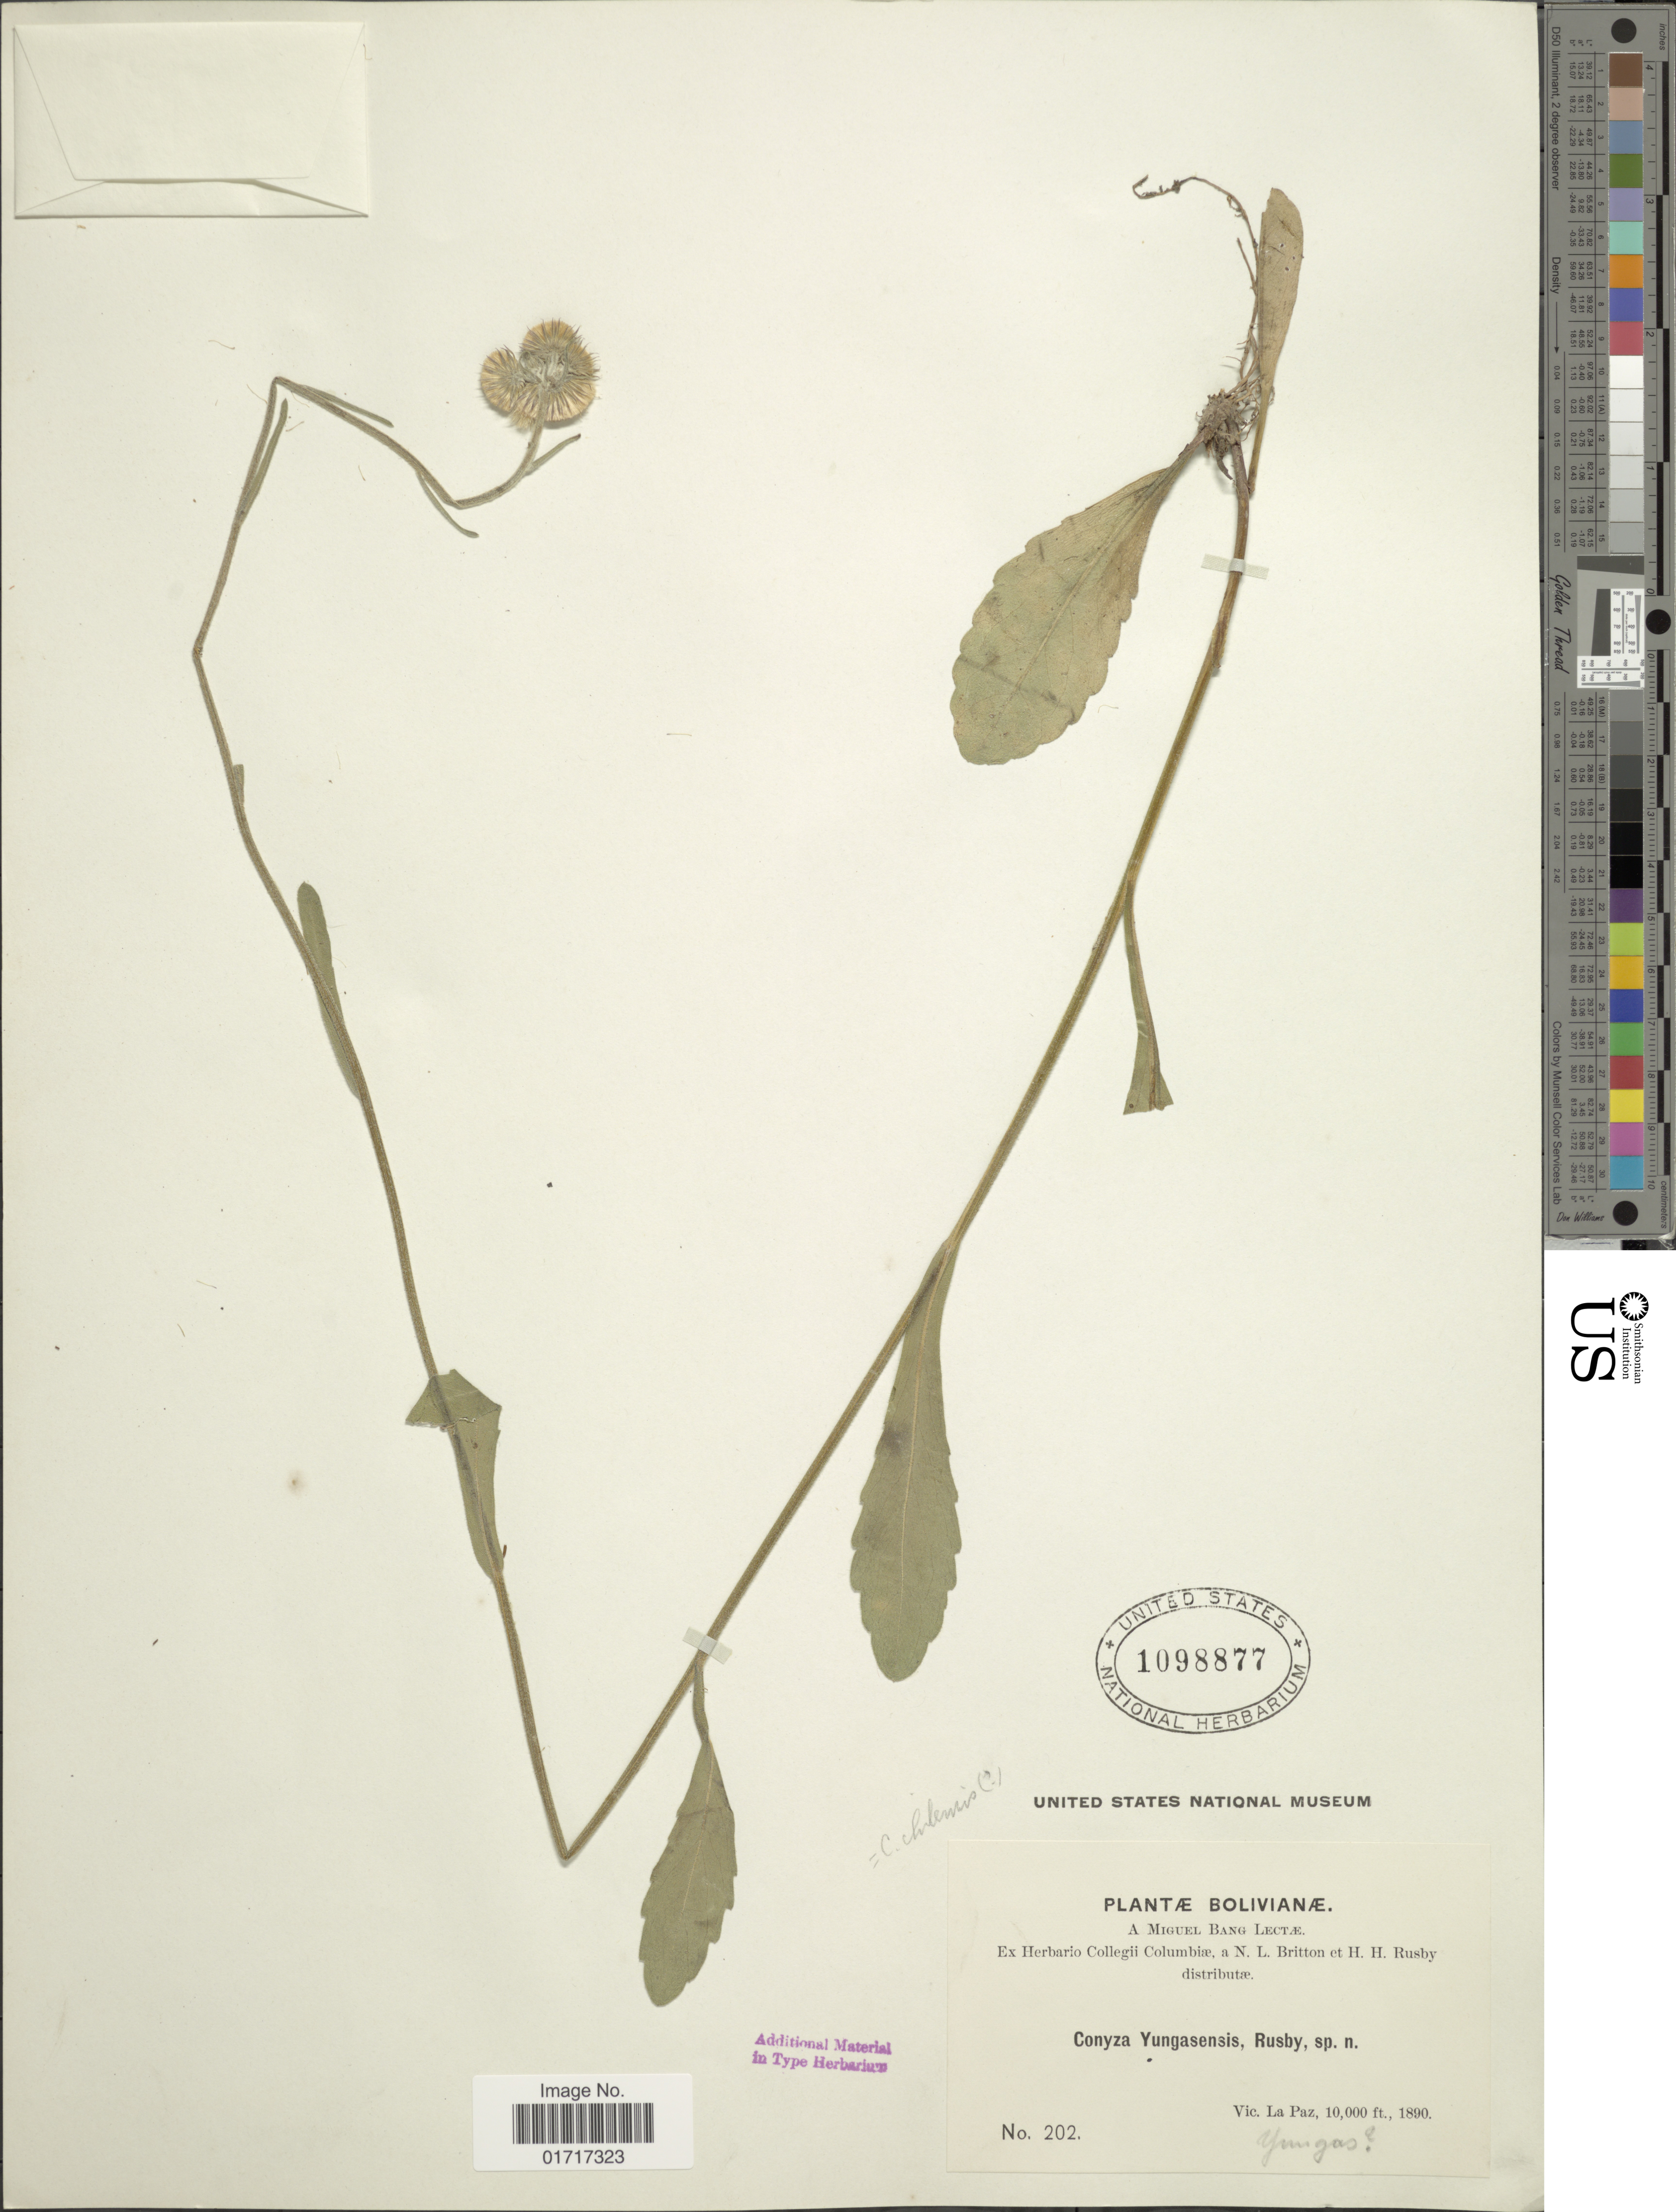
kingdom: Plantae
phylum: Tracheophyta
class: Magnoliopsida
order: Asterales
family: Asteraceae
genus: Conyza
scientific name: Conyza primulaefolia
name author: (Lam.) Cuatrec. & Lourteig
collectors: M. Bang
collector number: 202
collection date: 1890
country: Bolivia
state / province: La Paz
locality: Vic. La Paz.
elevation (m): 3048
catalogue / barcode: US 1098877